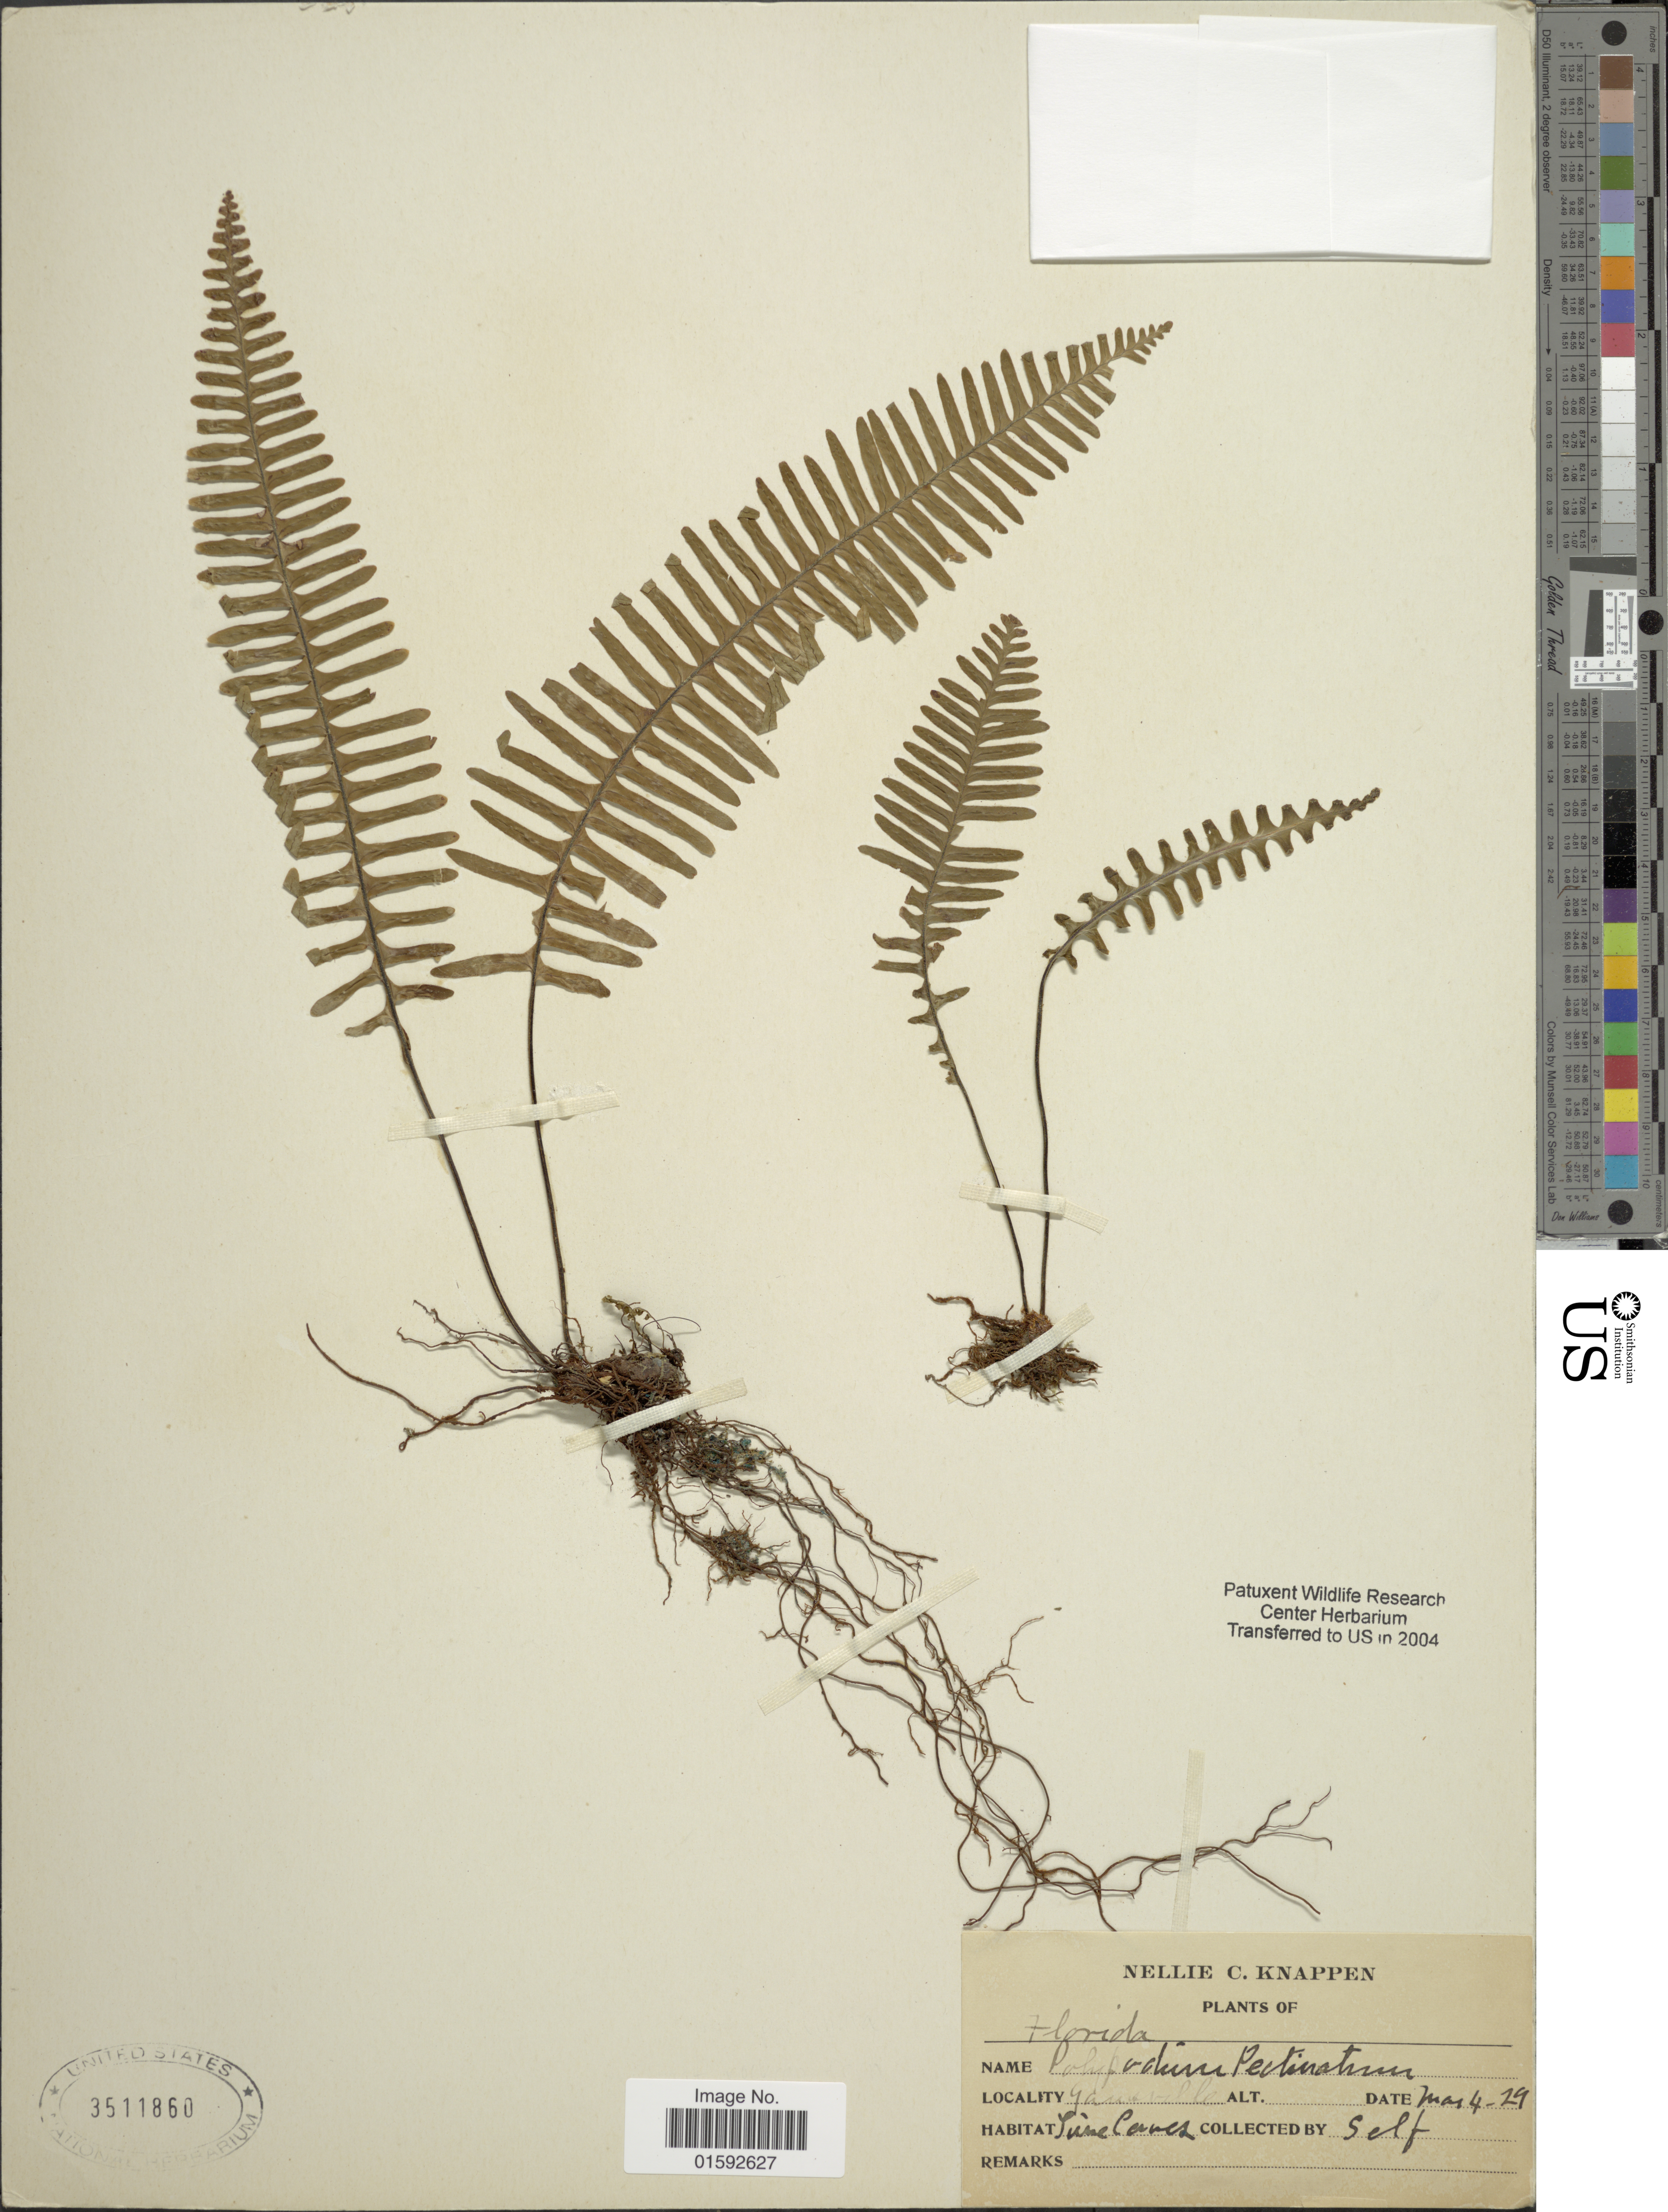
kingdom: Plantae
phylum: Tracheophyta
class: Polypodiopsida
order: Polypodiales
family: Polypodiaceae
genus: Pecluma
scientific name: Pecluma dispersa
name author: (A.M. Evans) M.G. Price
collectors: N. Knappen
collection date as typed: Transcribed d/m/y: 4/5/29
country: United States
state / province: Florida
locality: Gainesville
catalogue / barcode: US 3511860